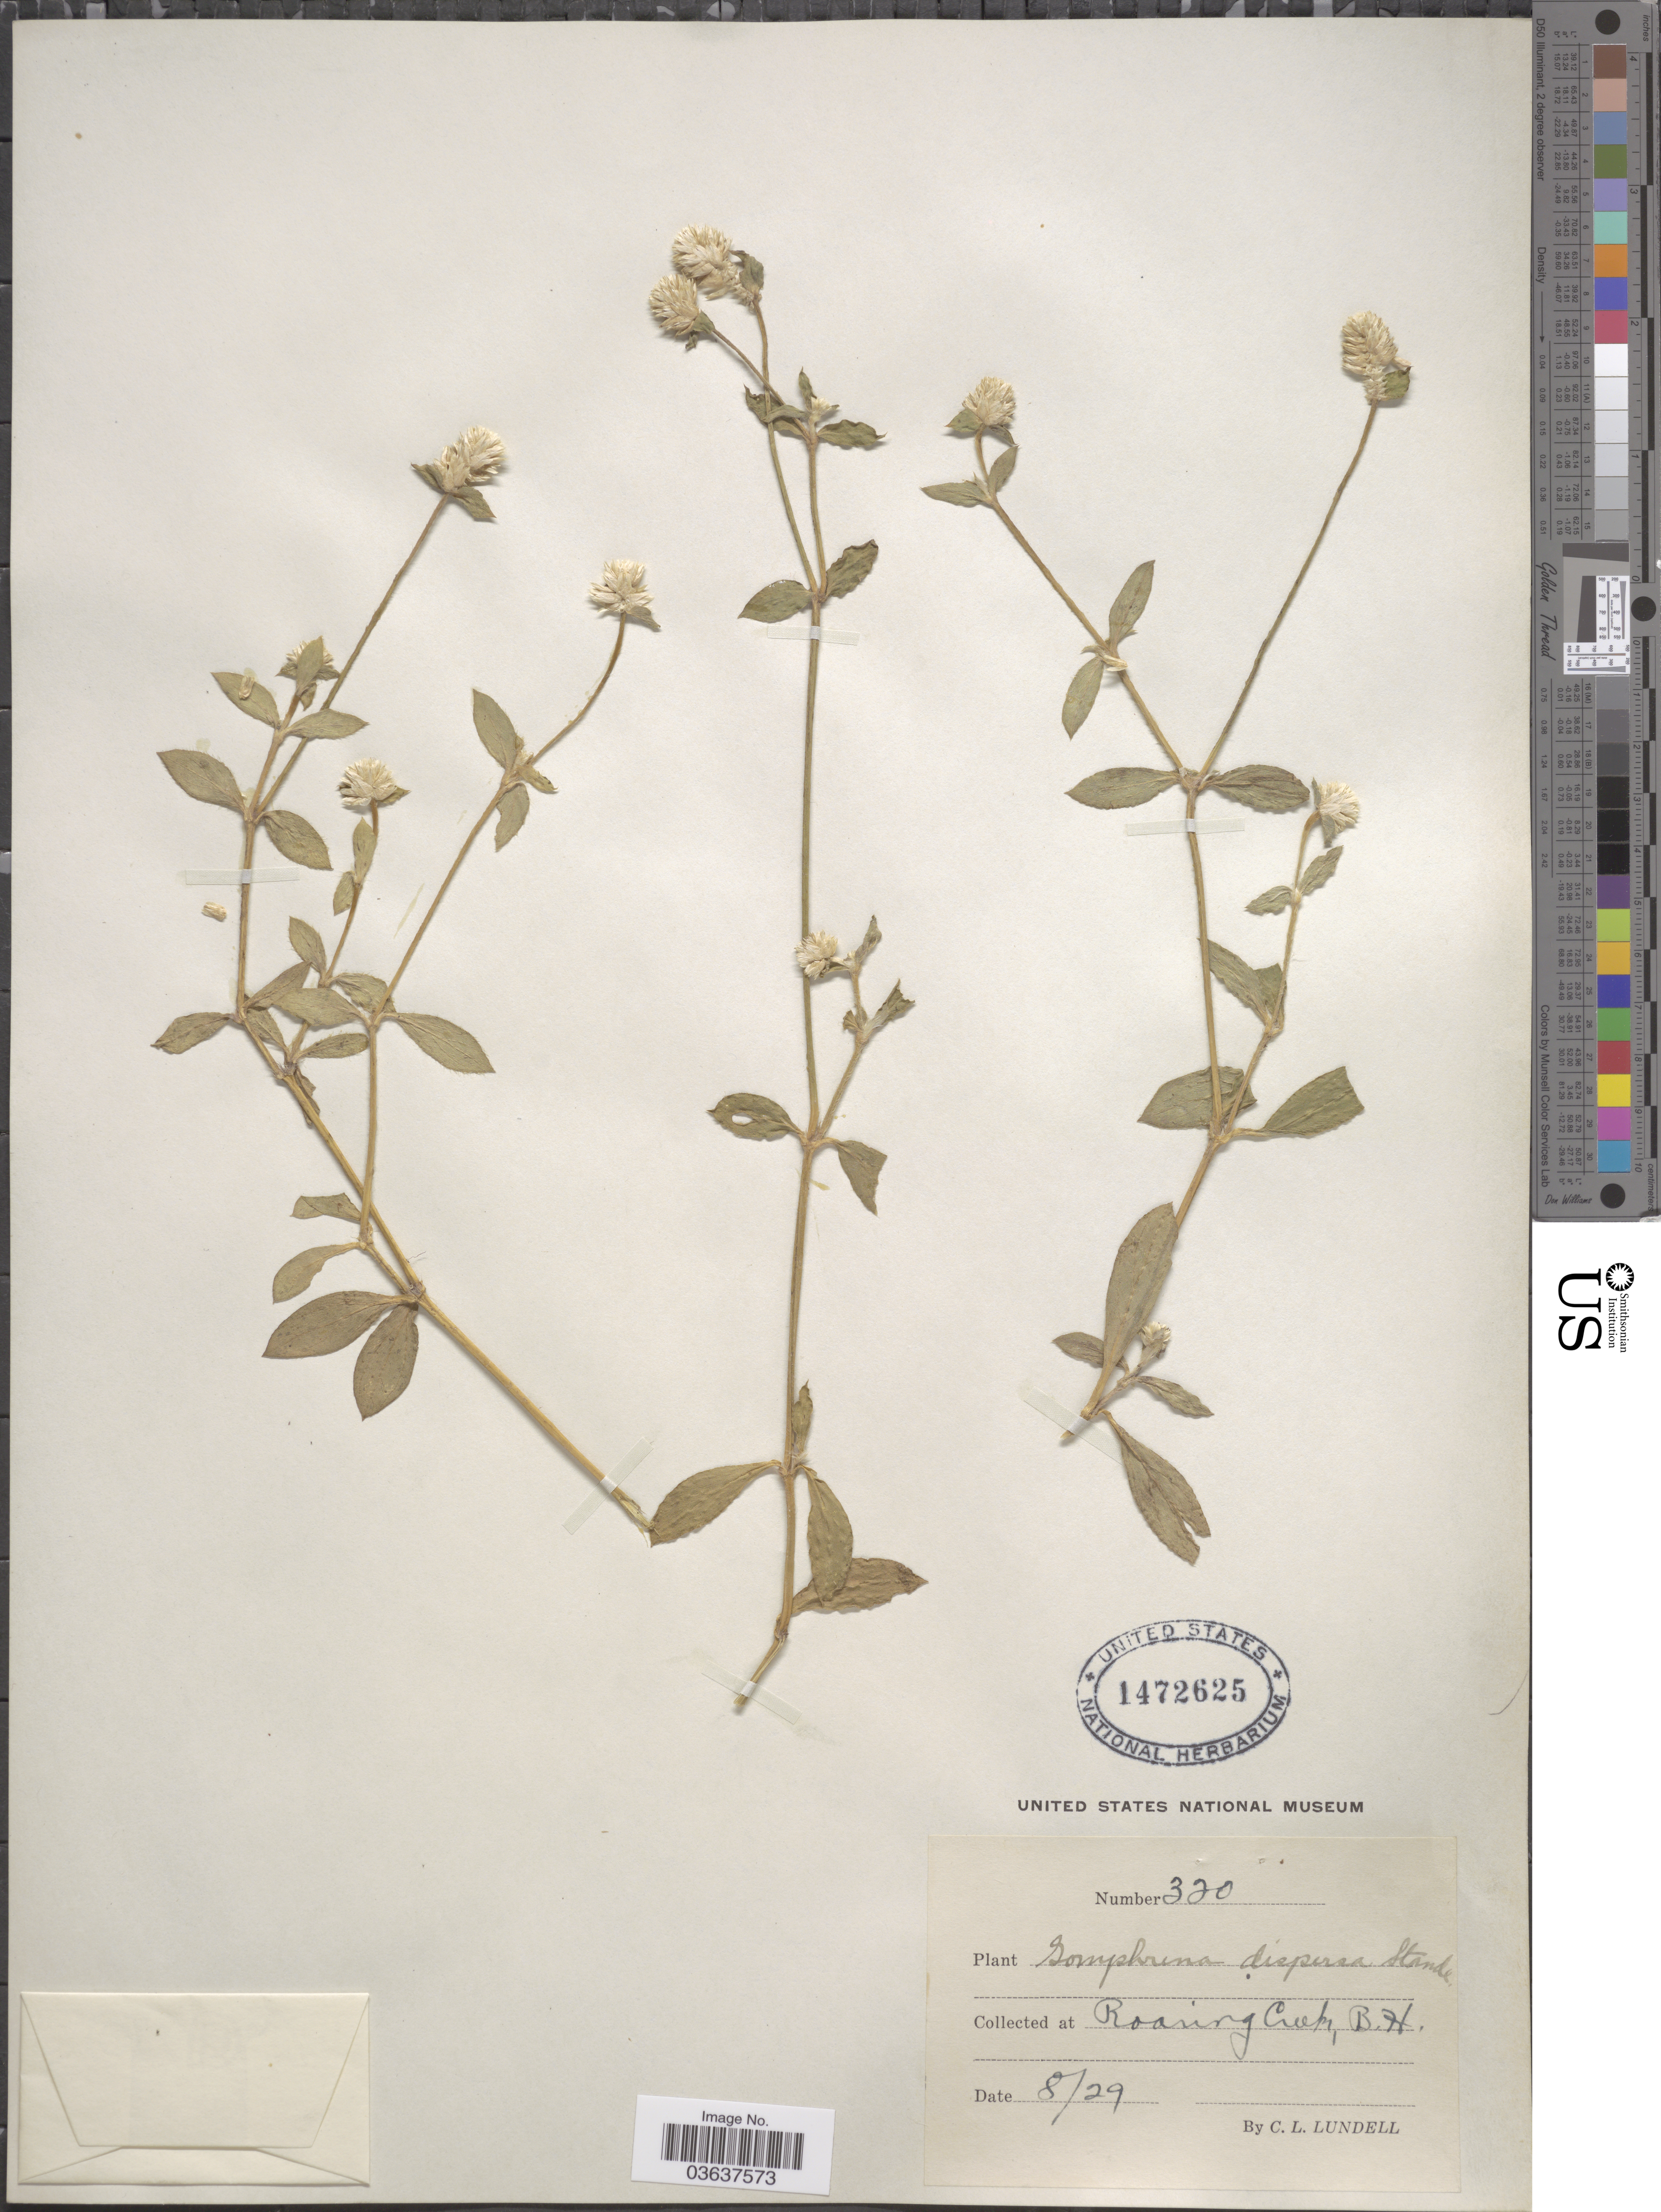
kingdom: Plantae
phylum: Tracheophyta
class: Magnoliopsida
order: Caryophyllales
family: Amaranthaceae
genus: Gomphrena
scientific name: Gomphrena dispersa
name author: Standl.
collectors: C. L. Lundell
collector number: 320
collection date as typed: Transcribed d/m/y: /8/29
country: Belize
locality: Roaring Creek, B. H.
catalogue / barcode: US 1472625